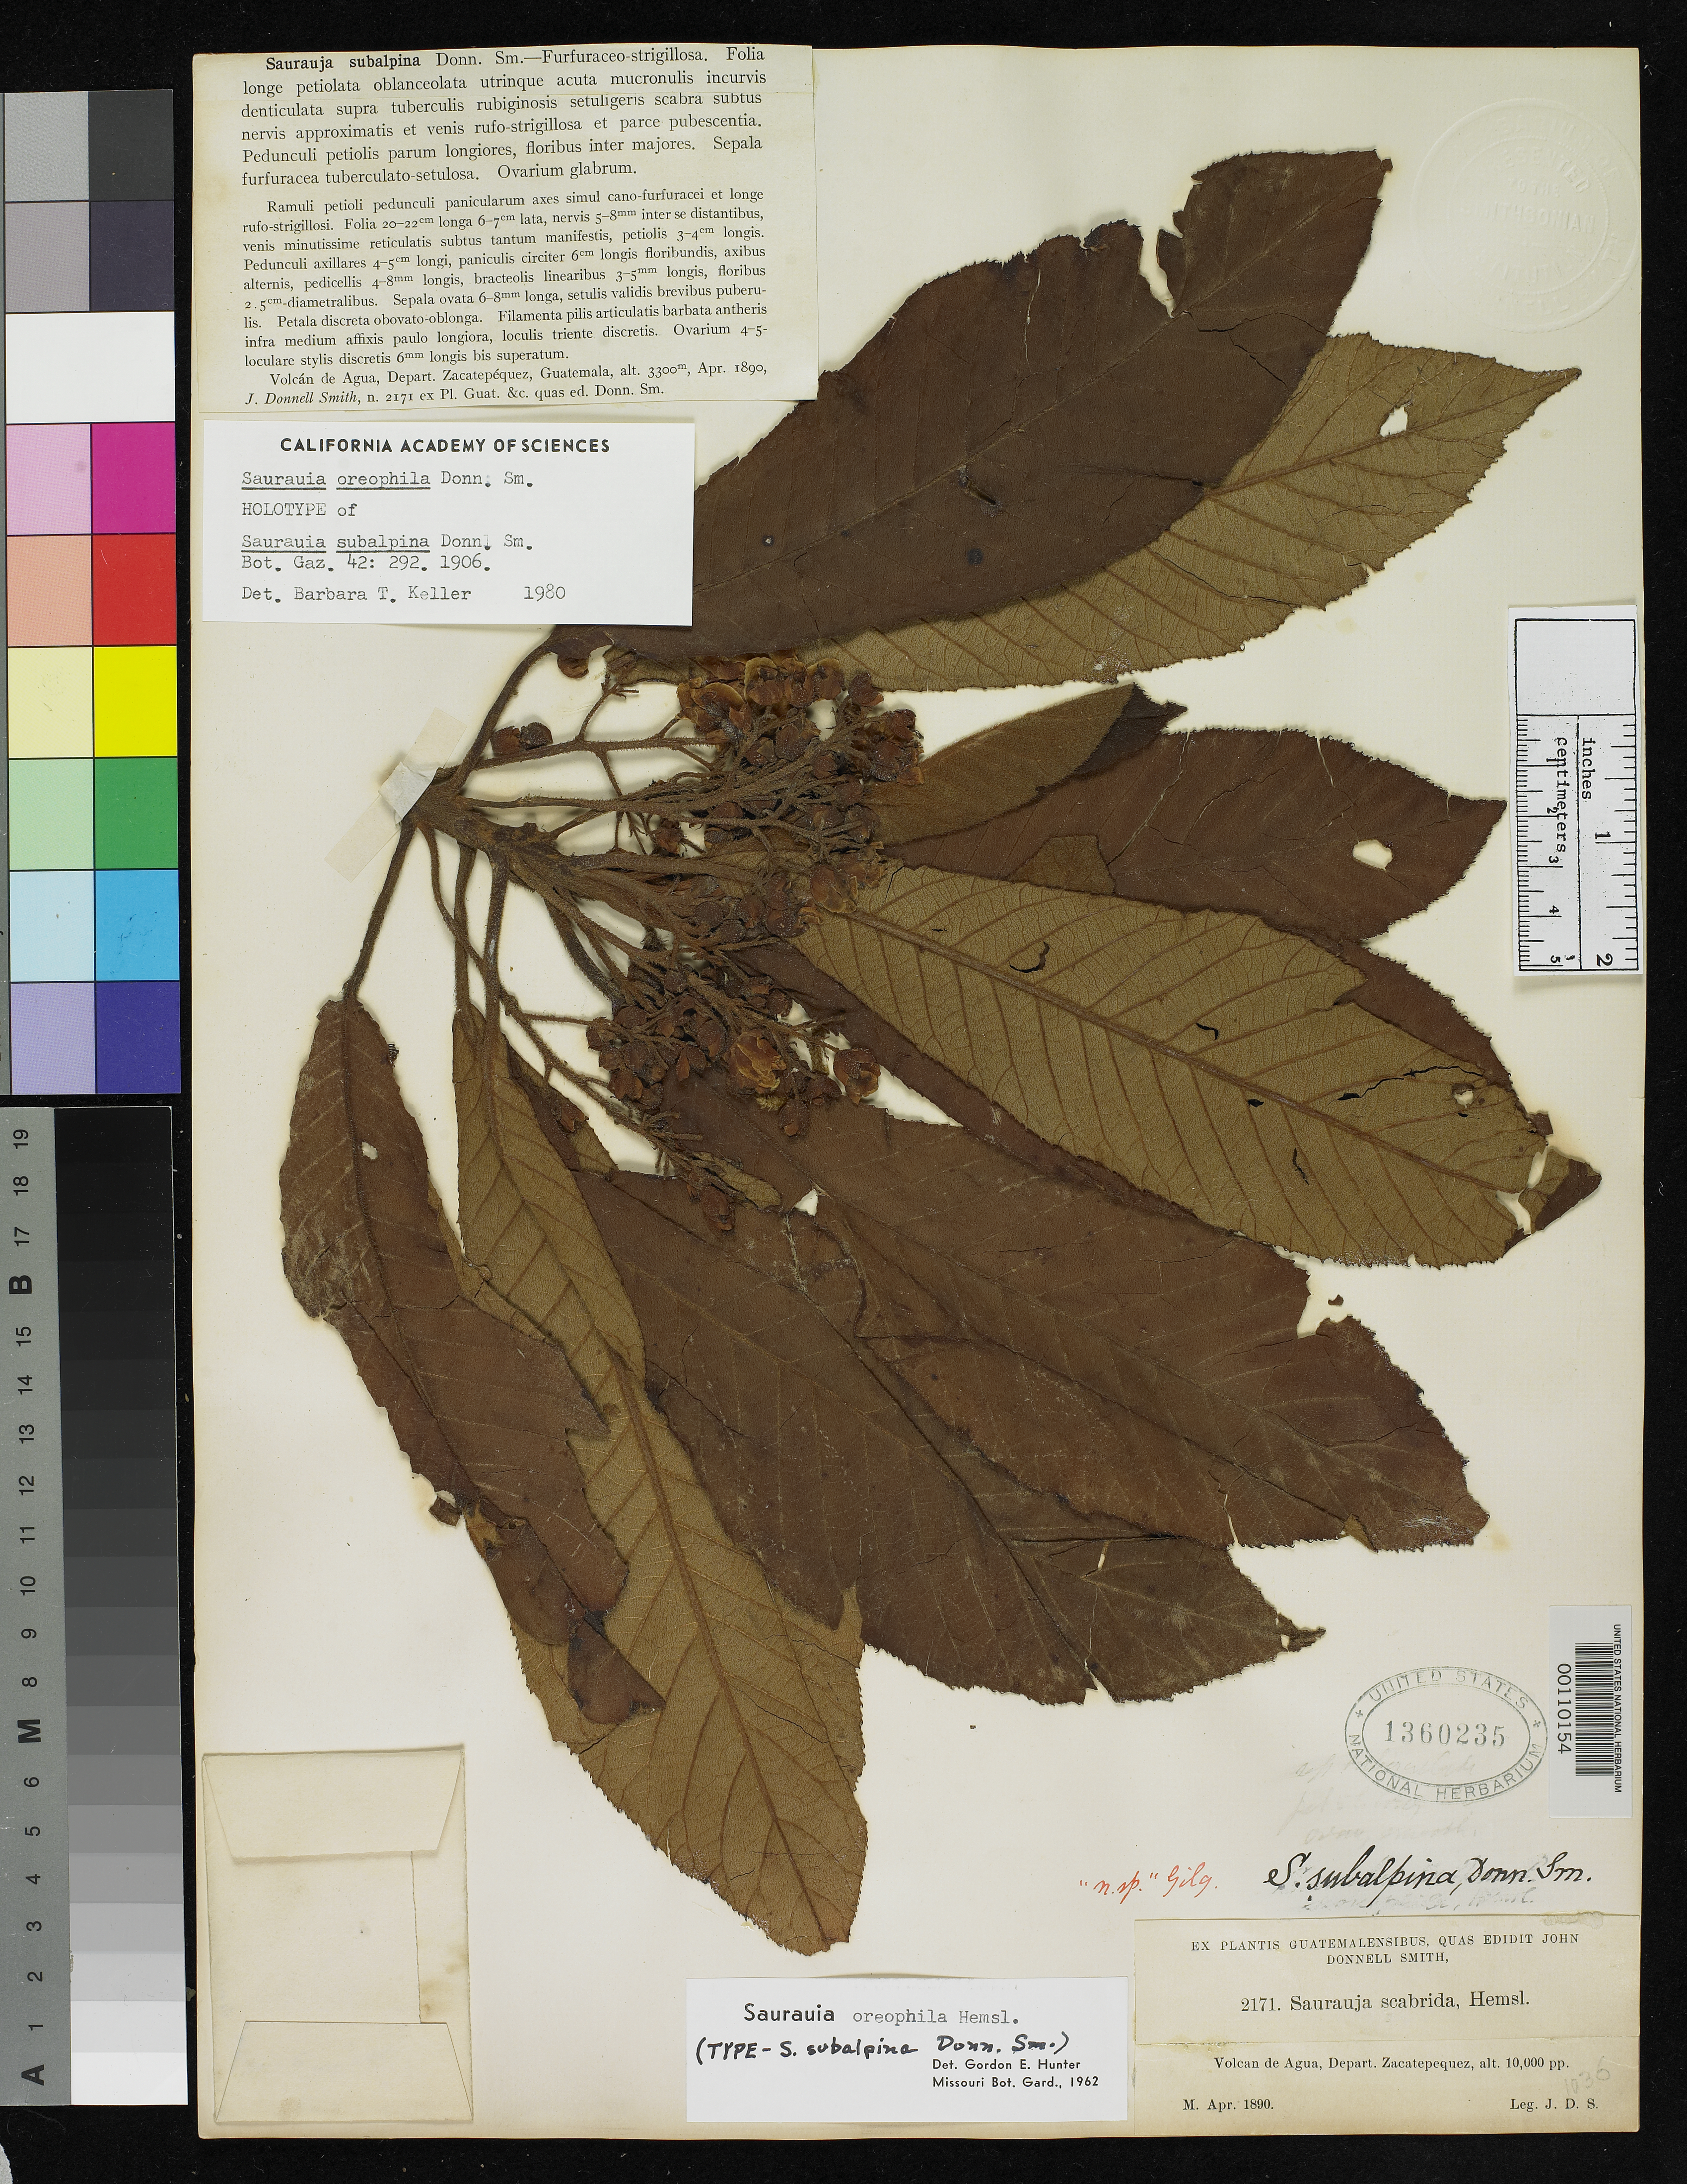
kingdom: Plantae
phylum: Tracheophyta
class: Magnoliopsida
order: Ericales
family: Actinidiaceae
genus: Saurauia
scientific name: Saurauia subalpina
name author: Donn. Sm.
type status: Isotype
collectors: J. Donnell Smith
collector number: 2171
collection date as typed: Apr 1890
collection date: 1890-04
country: Guatemala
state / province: Sacatepéquez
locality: Volcan de Agua.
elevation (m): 3300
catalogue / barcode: US 1360235